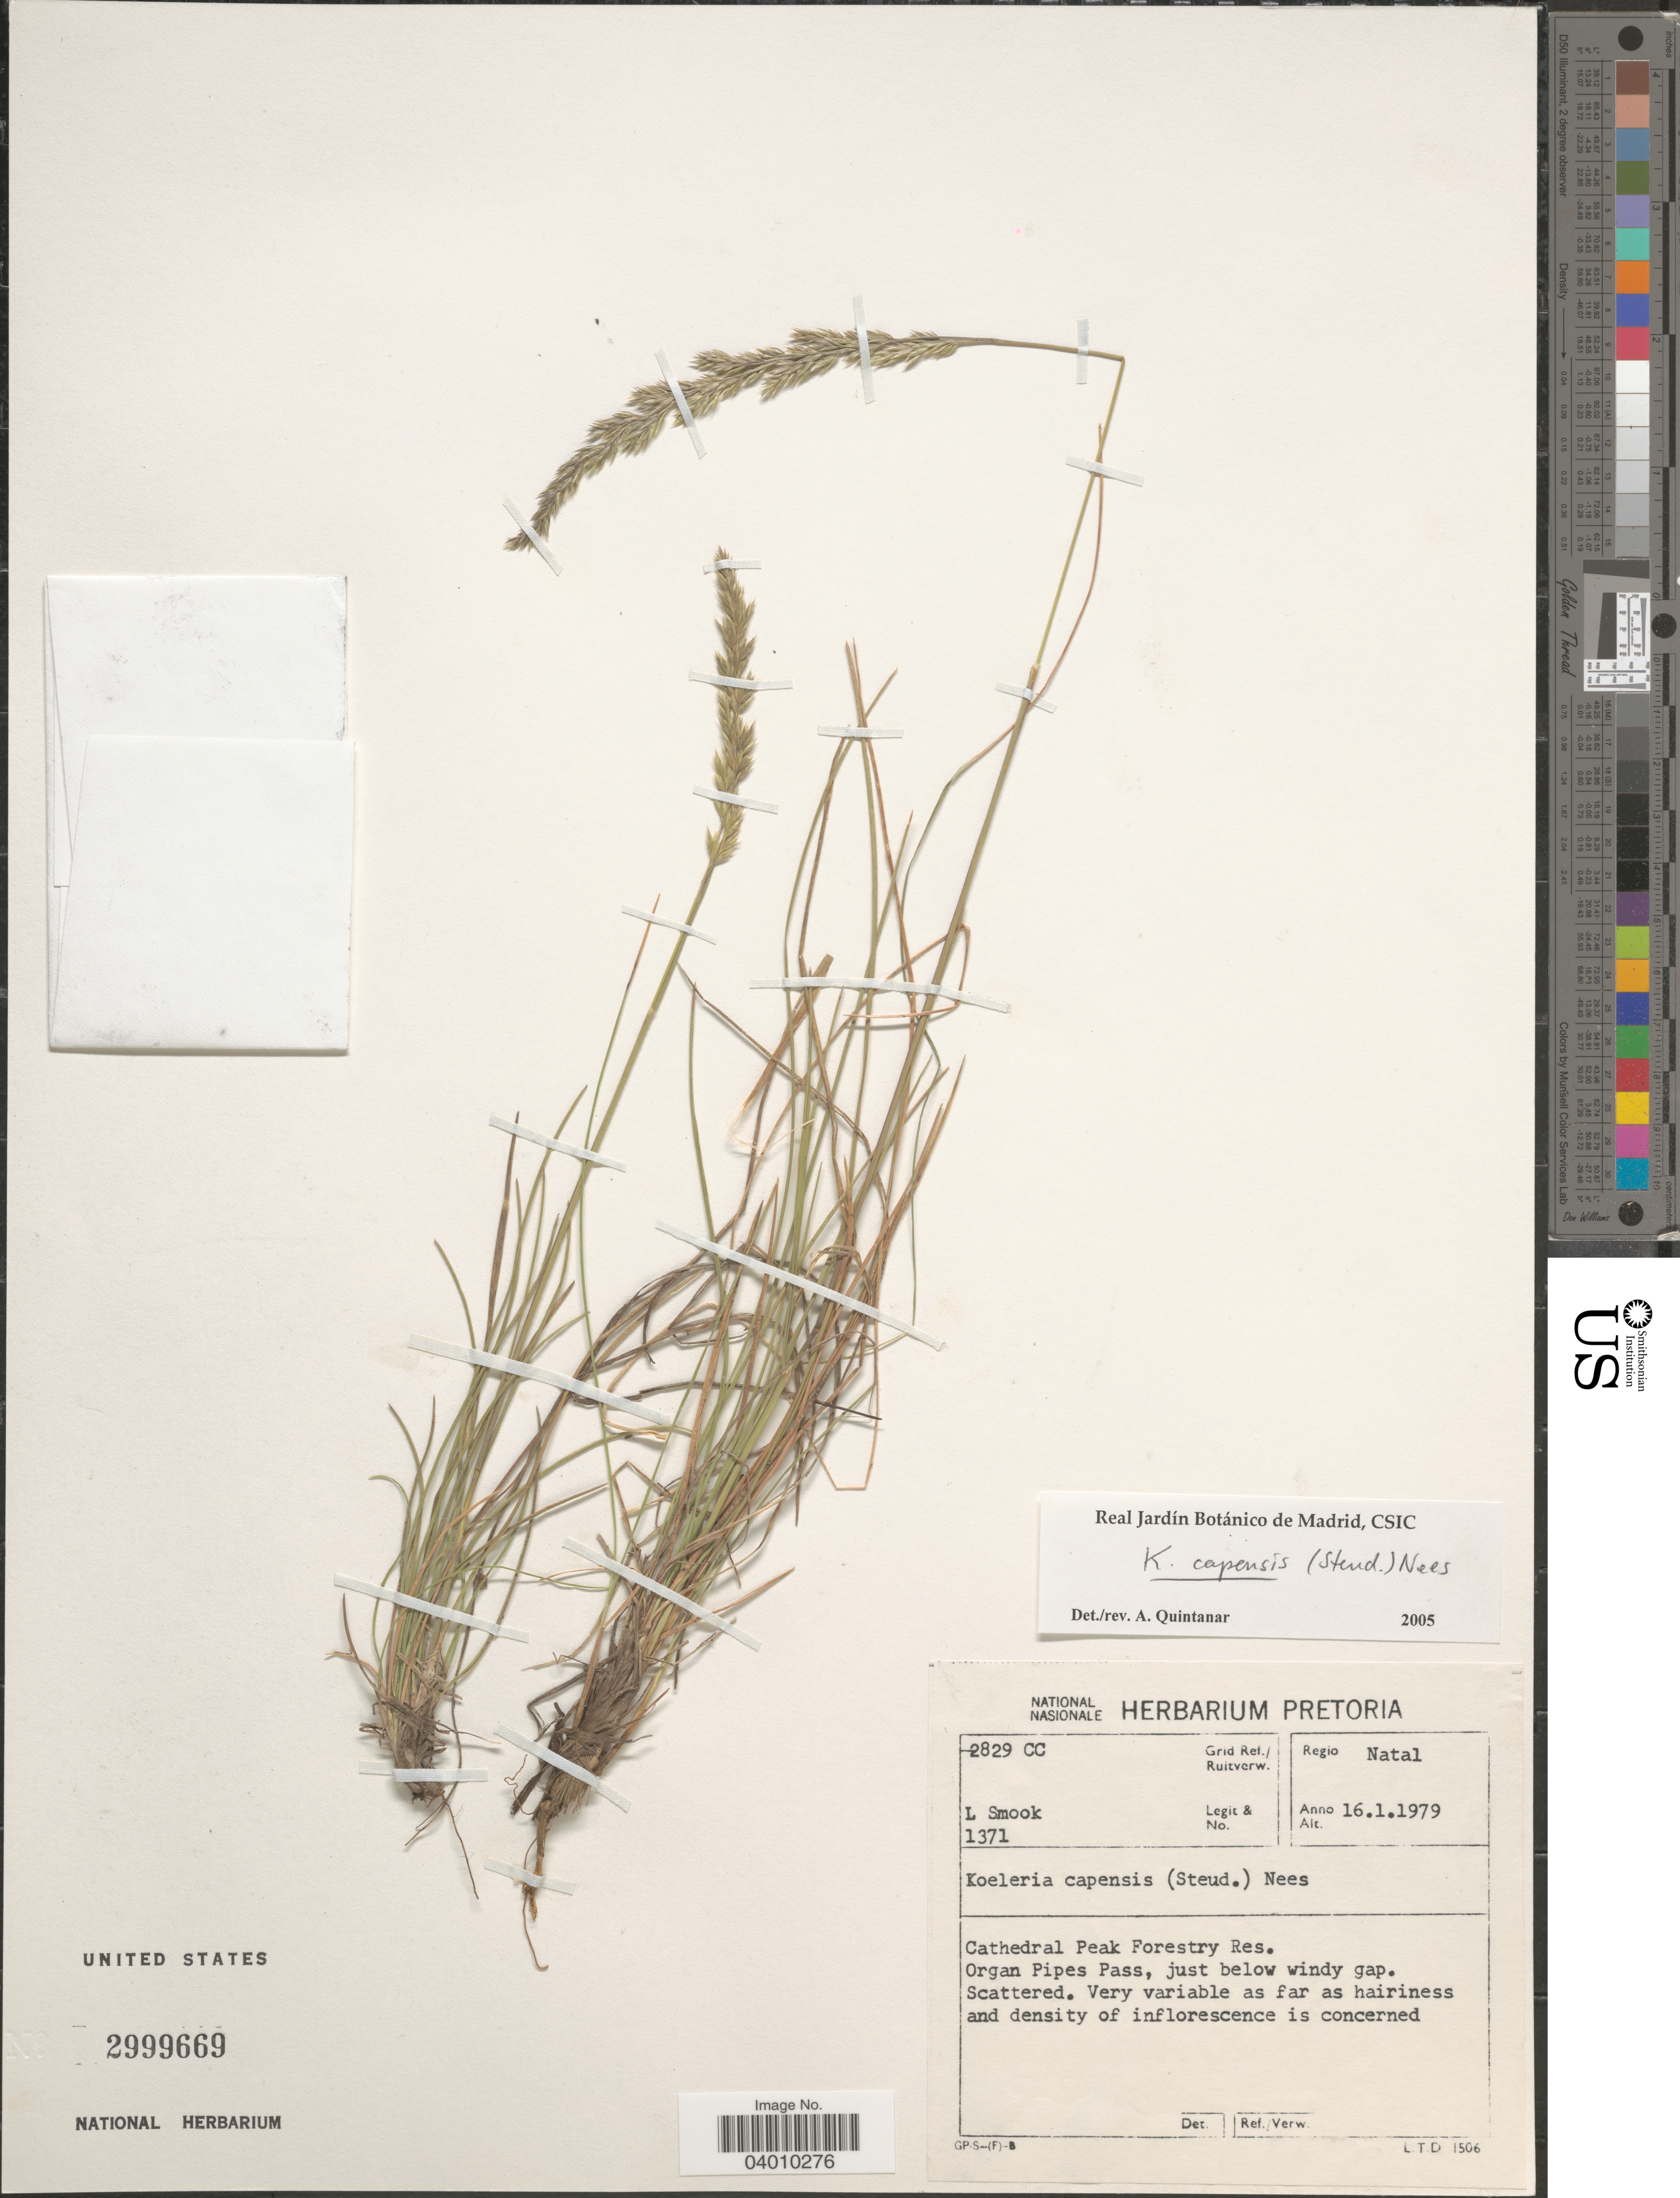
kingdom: Plantae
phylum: Tracheophyta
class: Liliopsida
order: Poales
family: Poaceae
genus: Koeleria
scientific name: Koeleria capensis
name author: (Steud.) Nees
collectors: L. Smook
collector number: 1371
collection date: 1979-01-16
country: South Africa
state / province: KwaZulu-Natal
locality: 2829 CC Grid Ref./Ruitverw. Regio Natal. Cathedral Peak Forestry Res. Organ Pipes Pass, just below windy gap.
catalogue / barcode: US 2999669